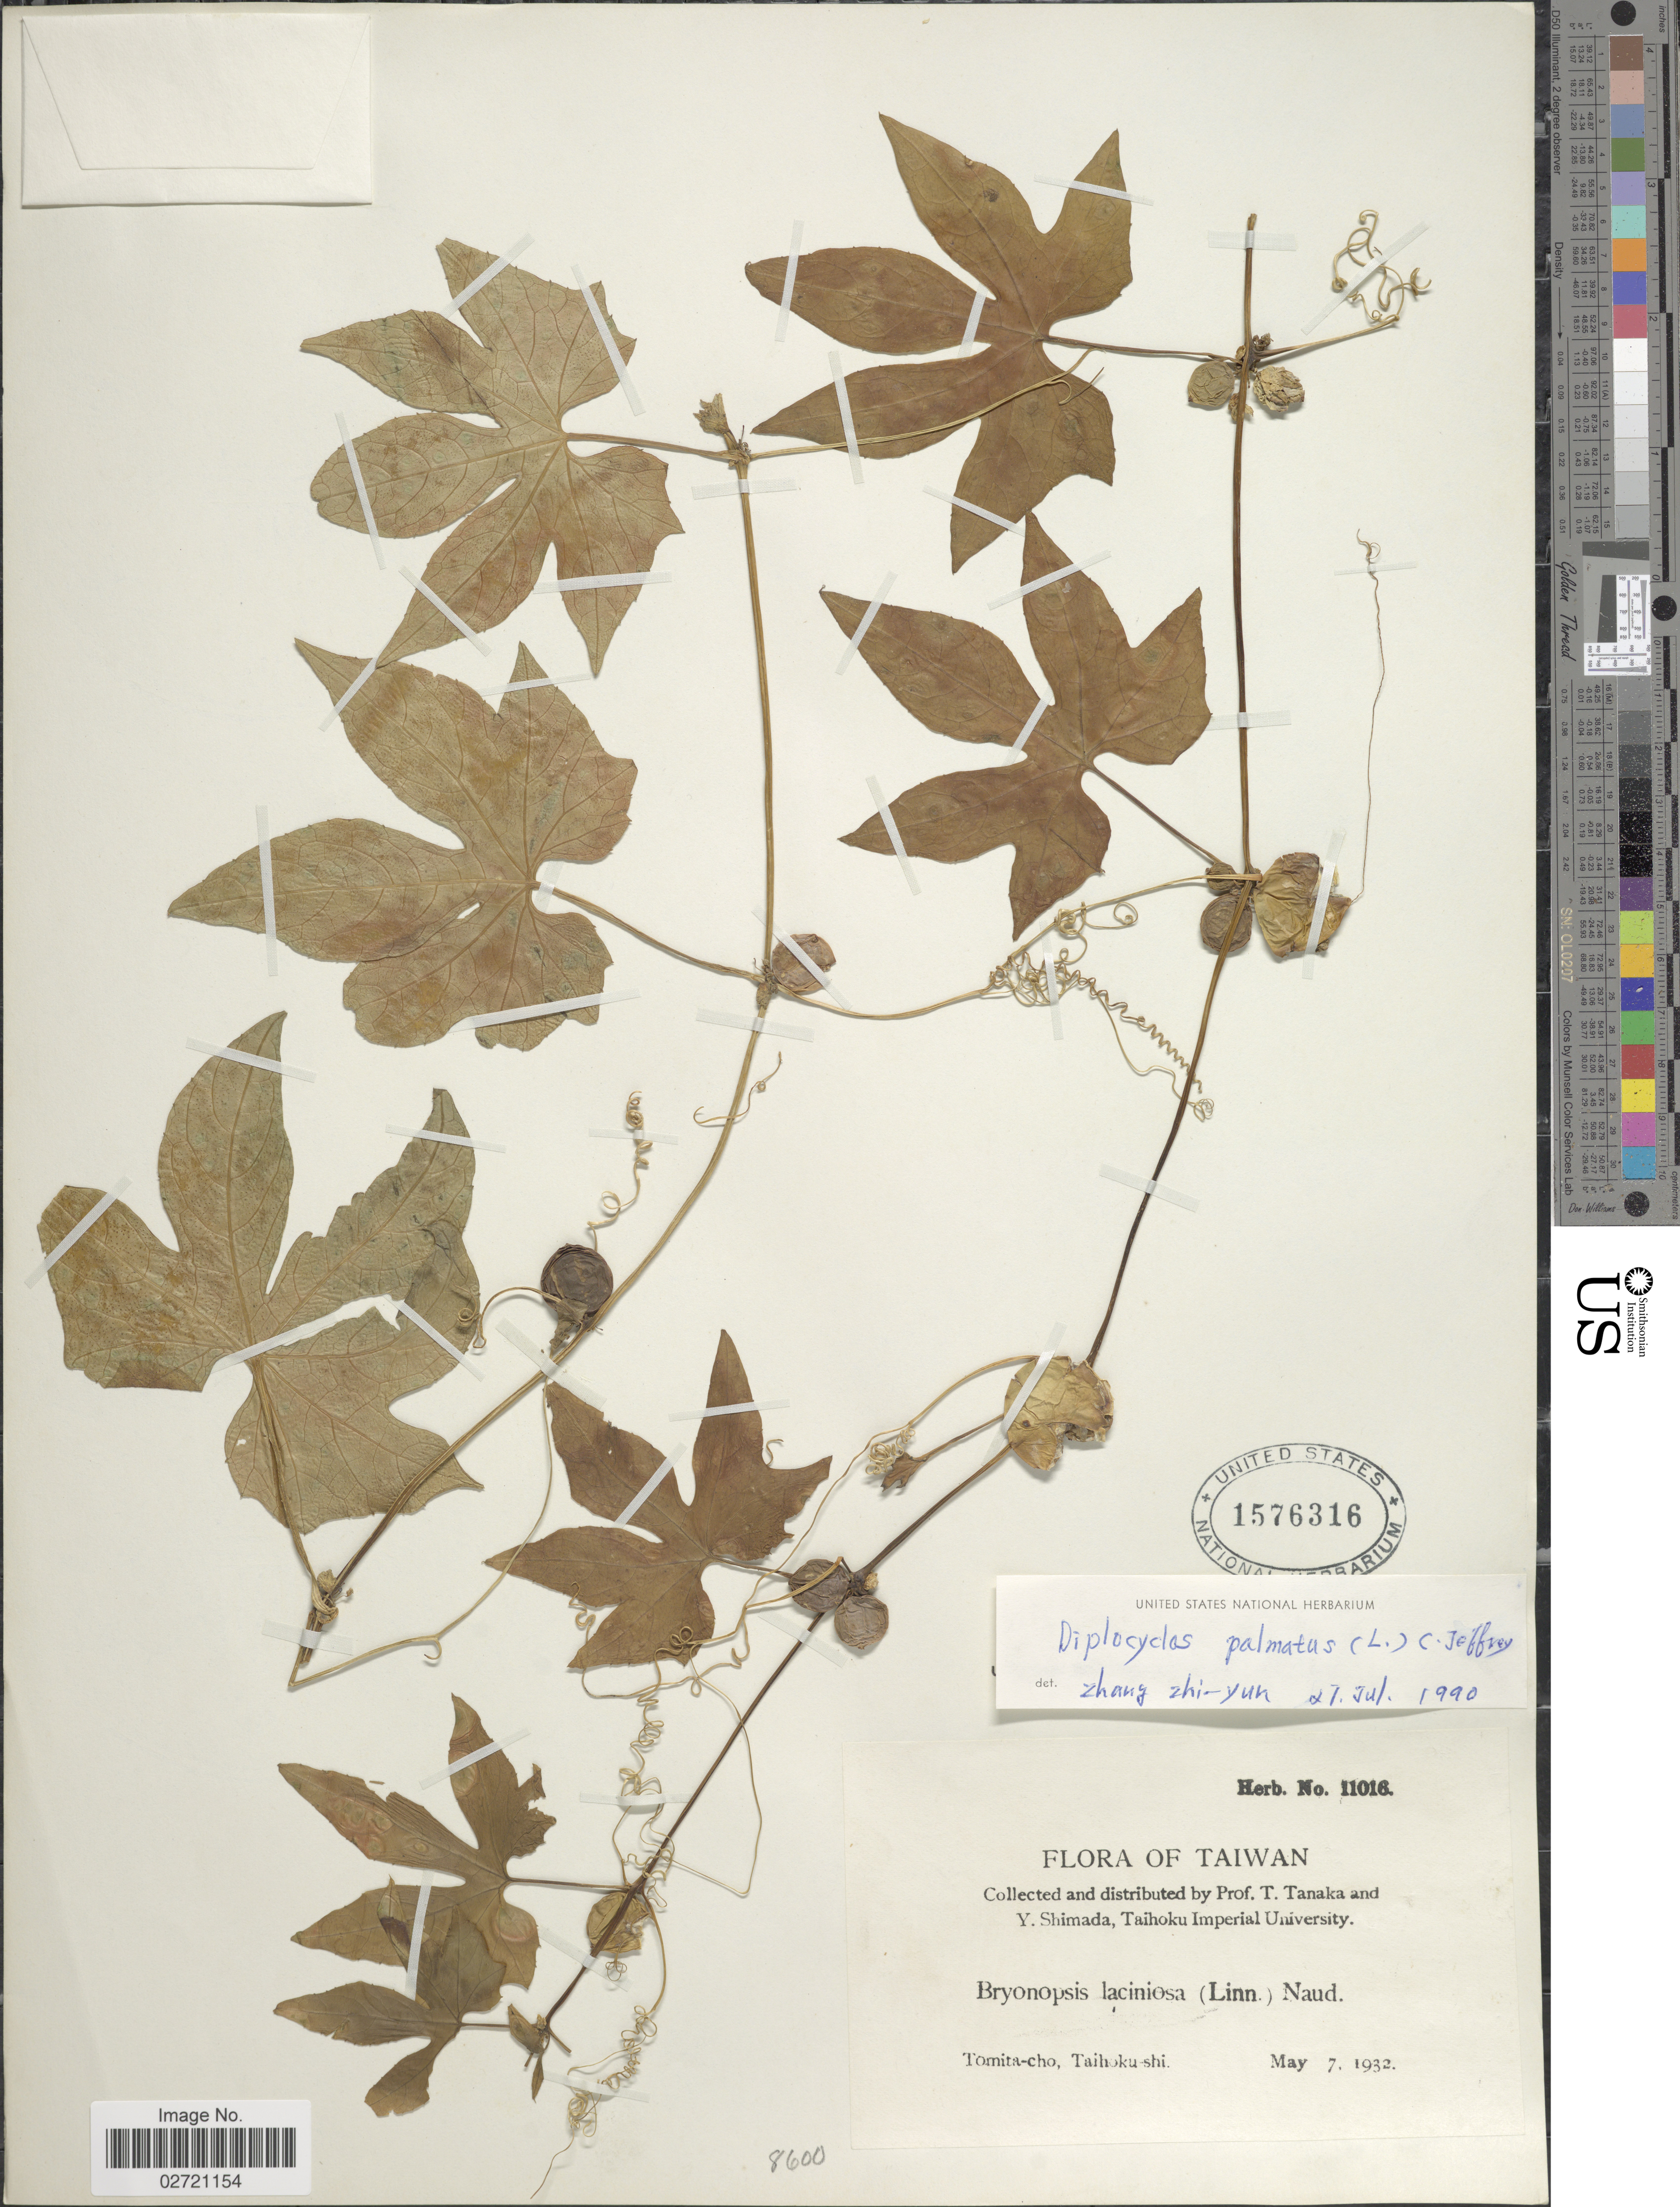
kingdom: Plantae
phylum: Tracheophyta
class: Magnoliopsida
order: Cucurbitales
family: Cucurbitaceae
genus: Diplocyclos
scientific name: Diplocyclos palmatus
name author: (L.) C. Jeffrey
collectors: T. Tanaka & Y. Shimada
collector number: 11016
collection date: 1932-05-07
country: Taiwan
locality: Tomita-cho, Taihoku-shi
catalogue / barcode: US 1576316